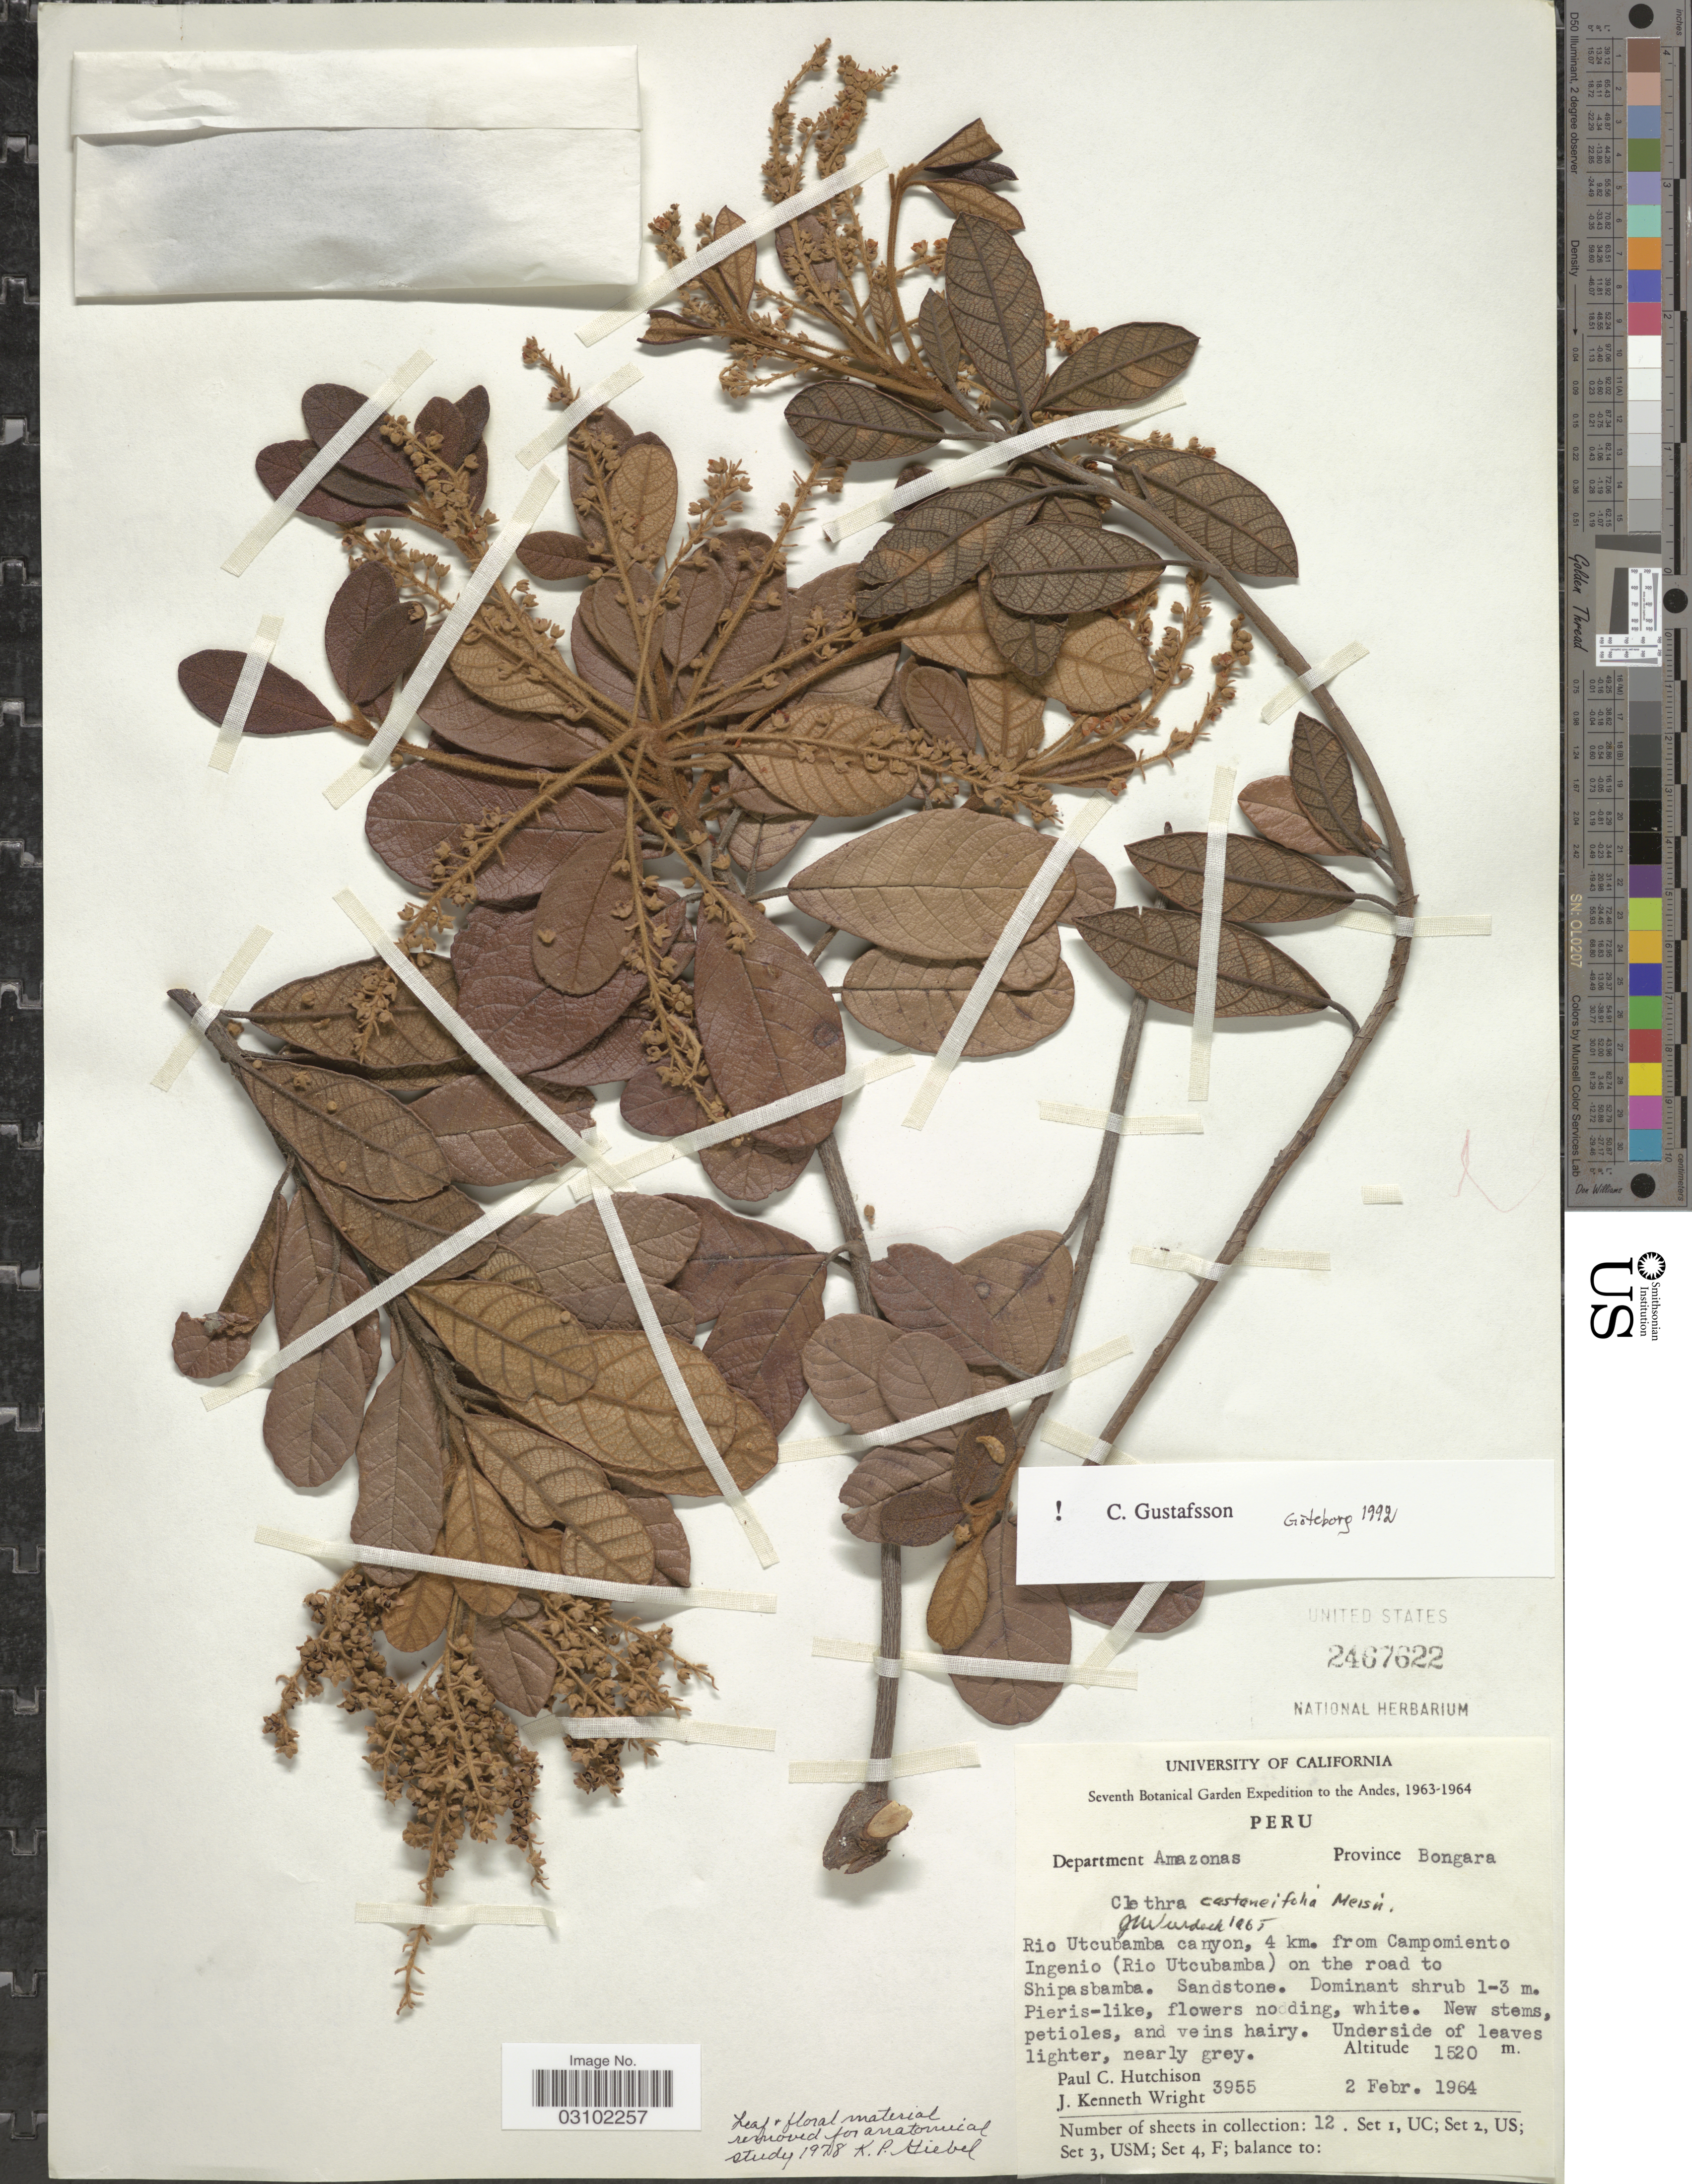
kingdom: Plantae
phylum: Tracheophyta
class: Magnoliopsida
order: Ericales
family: Clethraceae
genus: Clethra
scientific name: Clethra castaneifolia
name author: Meisn.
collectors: P. C. Hutchison & J. K. Wright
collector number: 3955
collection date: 1964-02-02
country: Peru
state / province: Amazonas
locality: Department Amazonas, Province Bongara, Rio Utcubamba canyon, 4 km. from Campomiento Ingenio (Rio Utcubamba) on the road to Shipasbamba.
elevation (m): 1520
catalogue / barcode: US 2467622